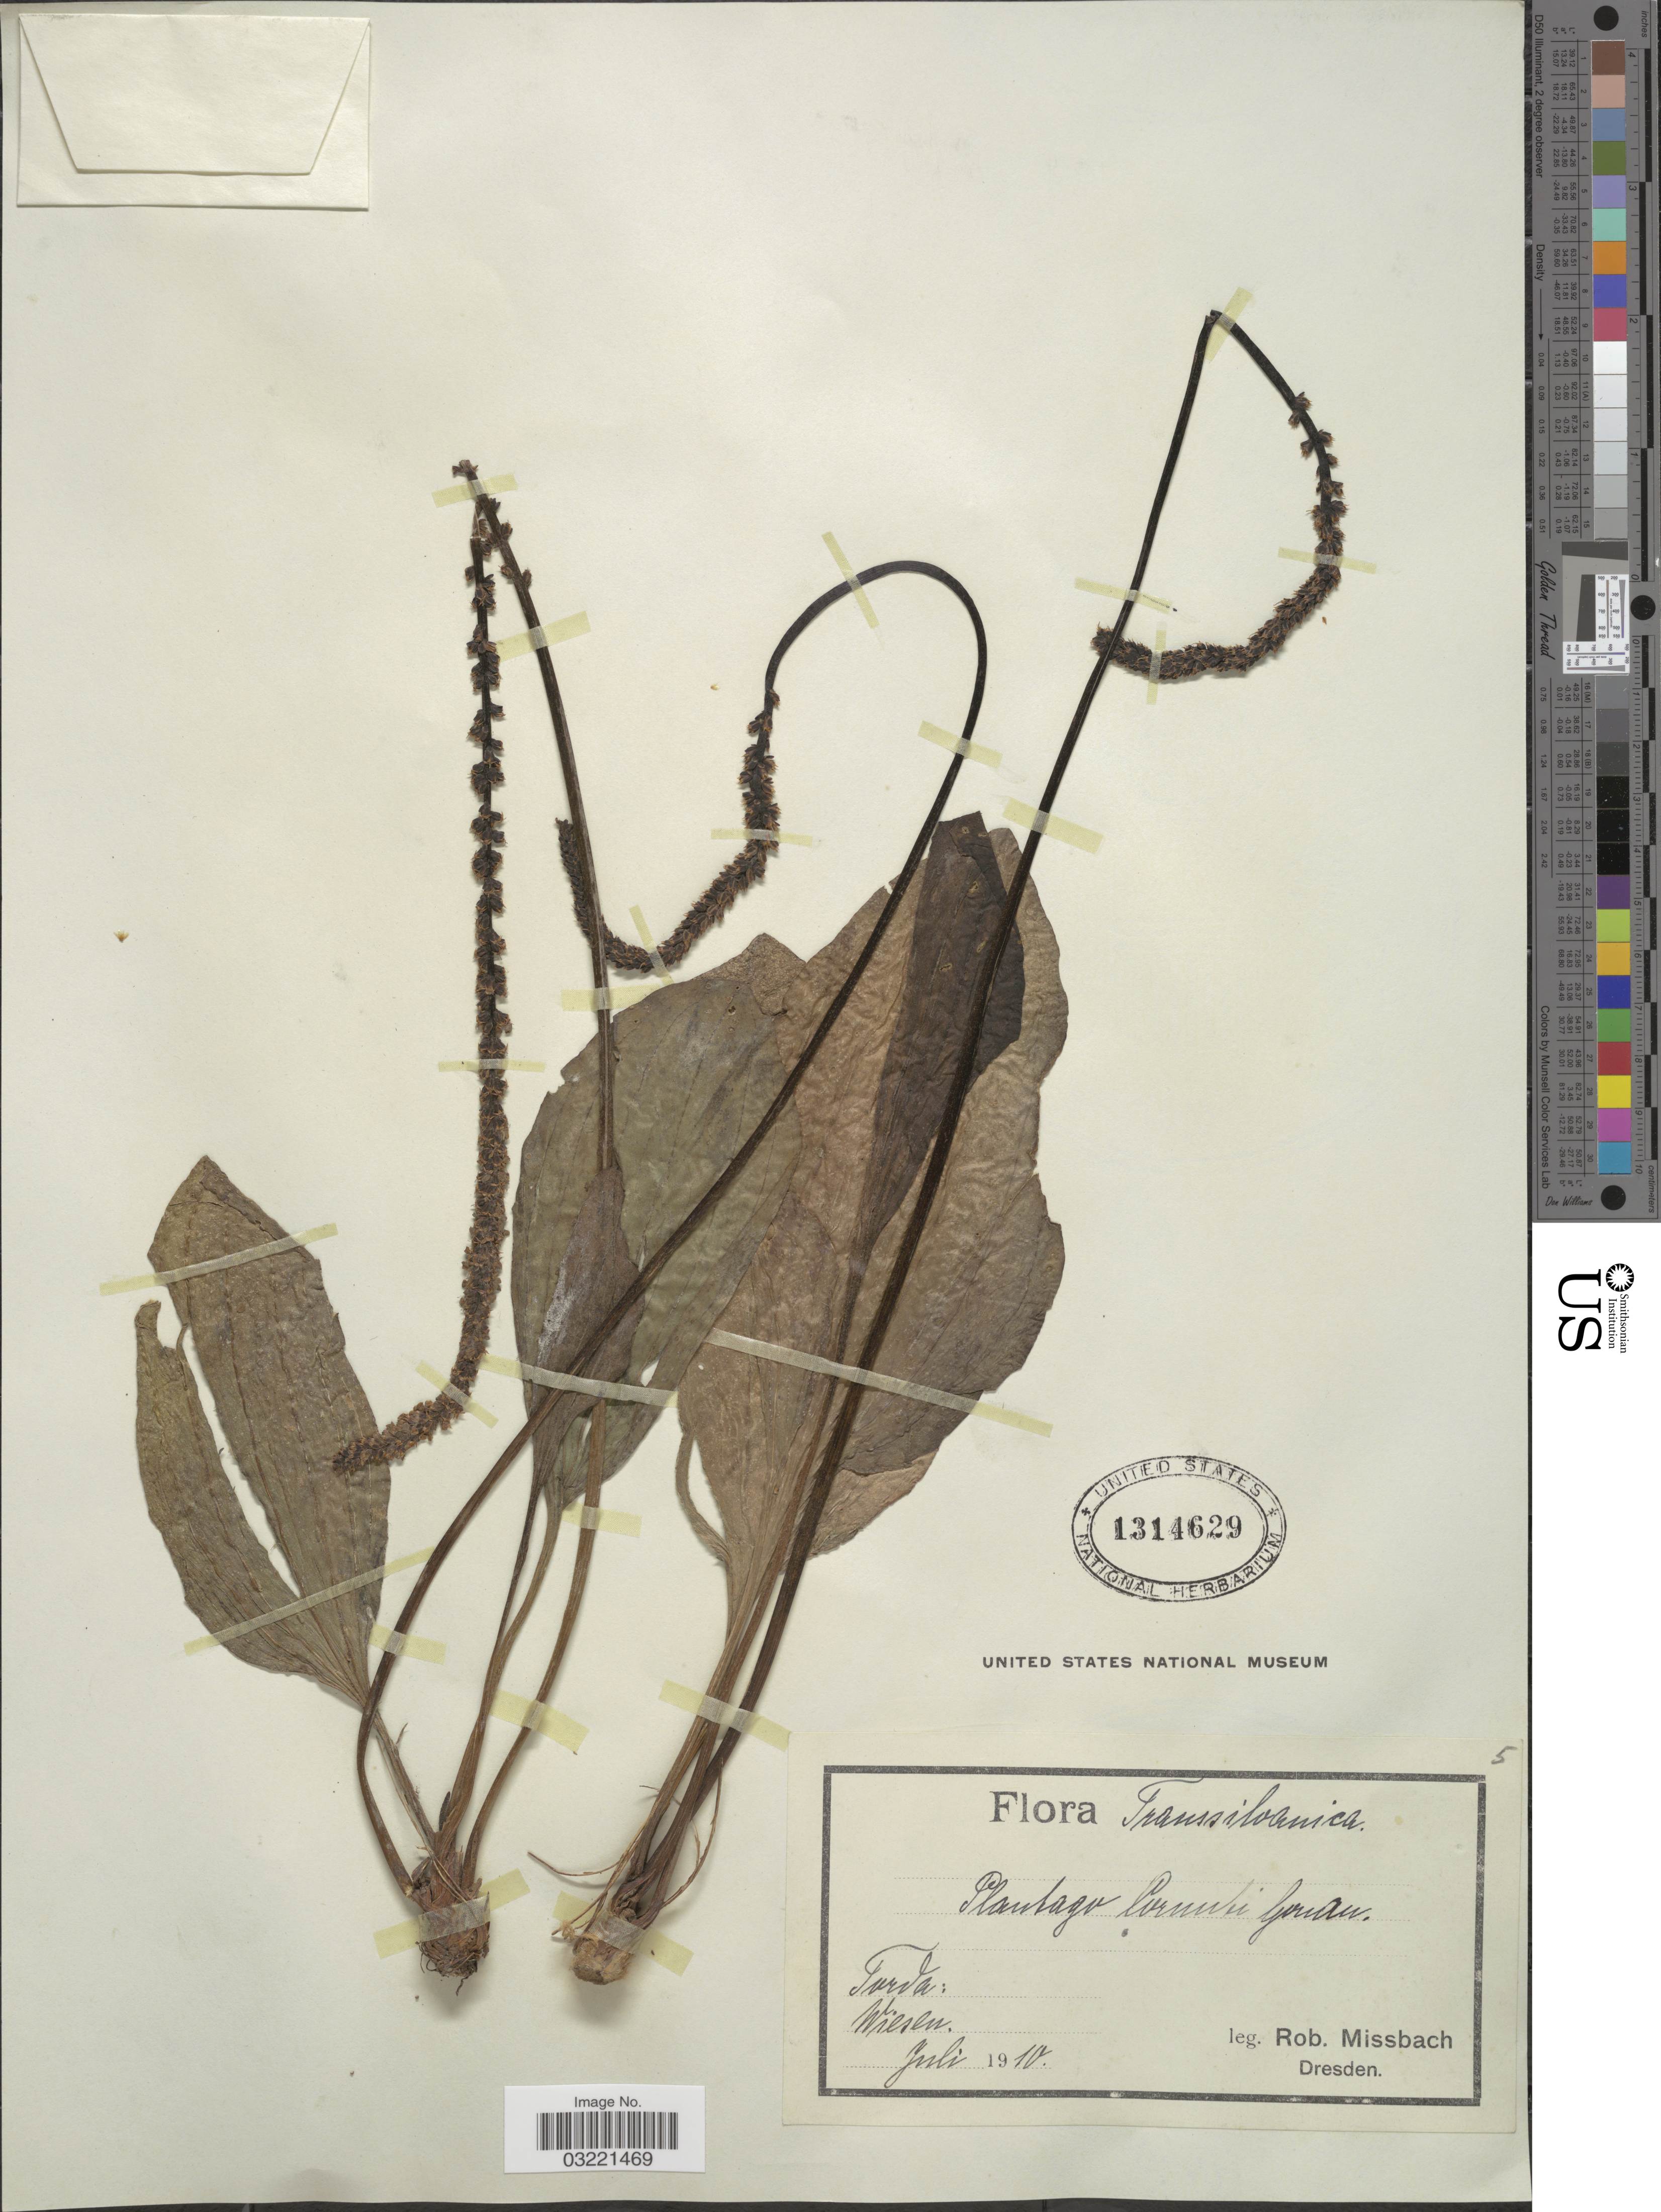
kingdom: Plantae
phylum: Tracheophyta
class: Magnoliopsida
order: Lamiales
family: Plantaginaceae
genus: Plantago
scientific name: Plantago cornuti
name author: Gouan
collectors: R. Missbach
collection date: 1910-07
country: Romania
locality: Transsilvanica. Torva: Wiesen.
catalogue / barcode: US 1314629